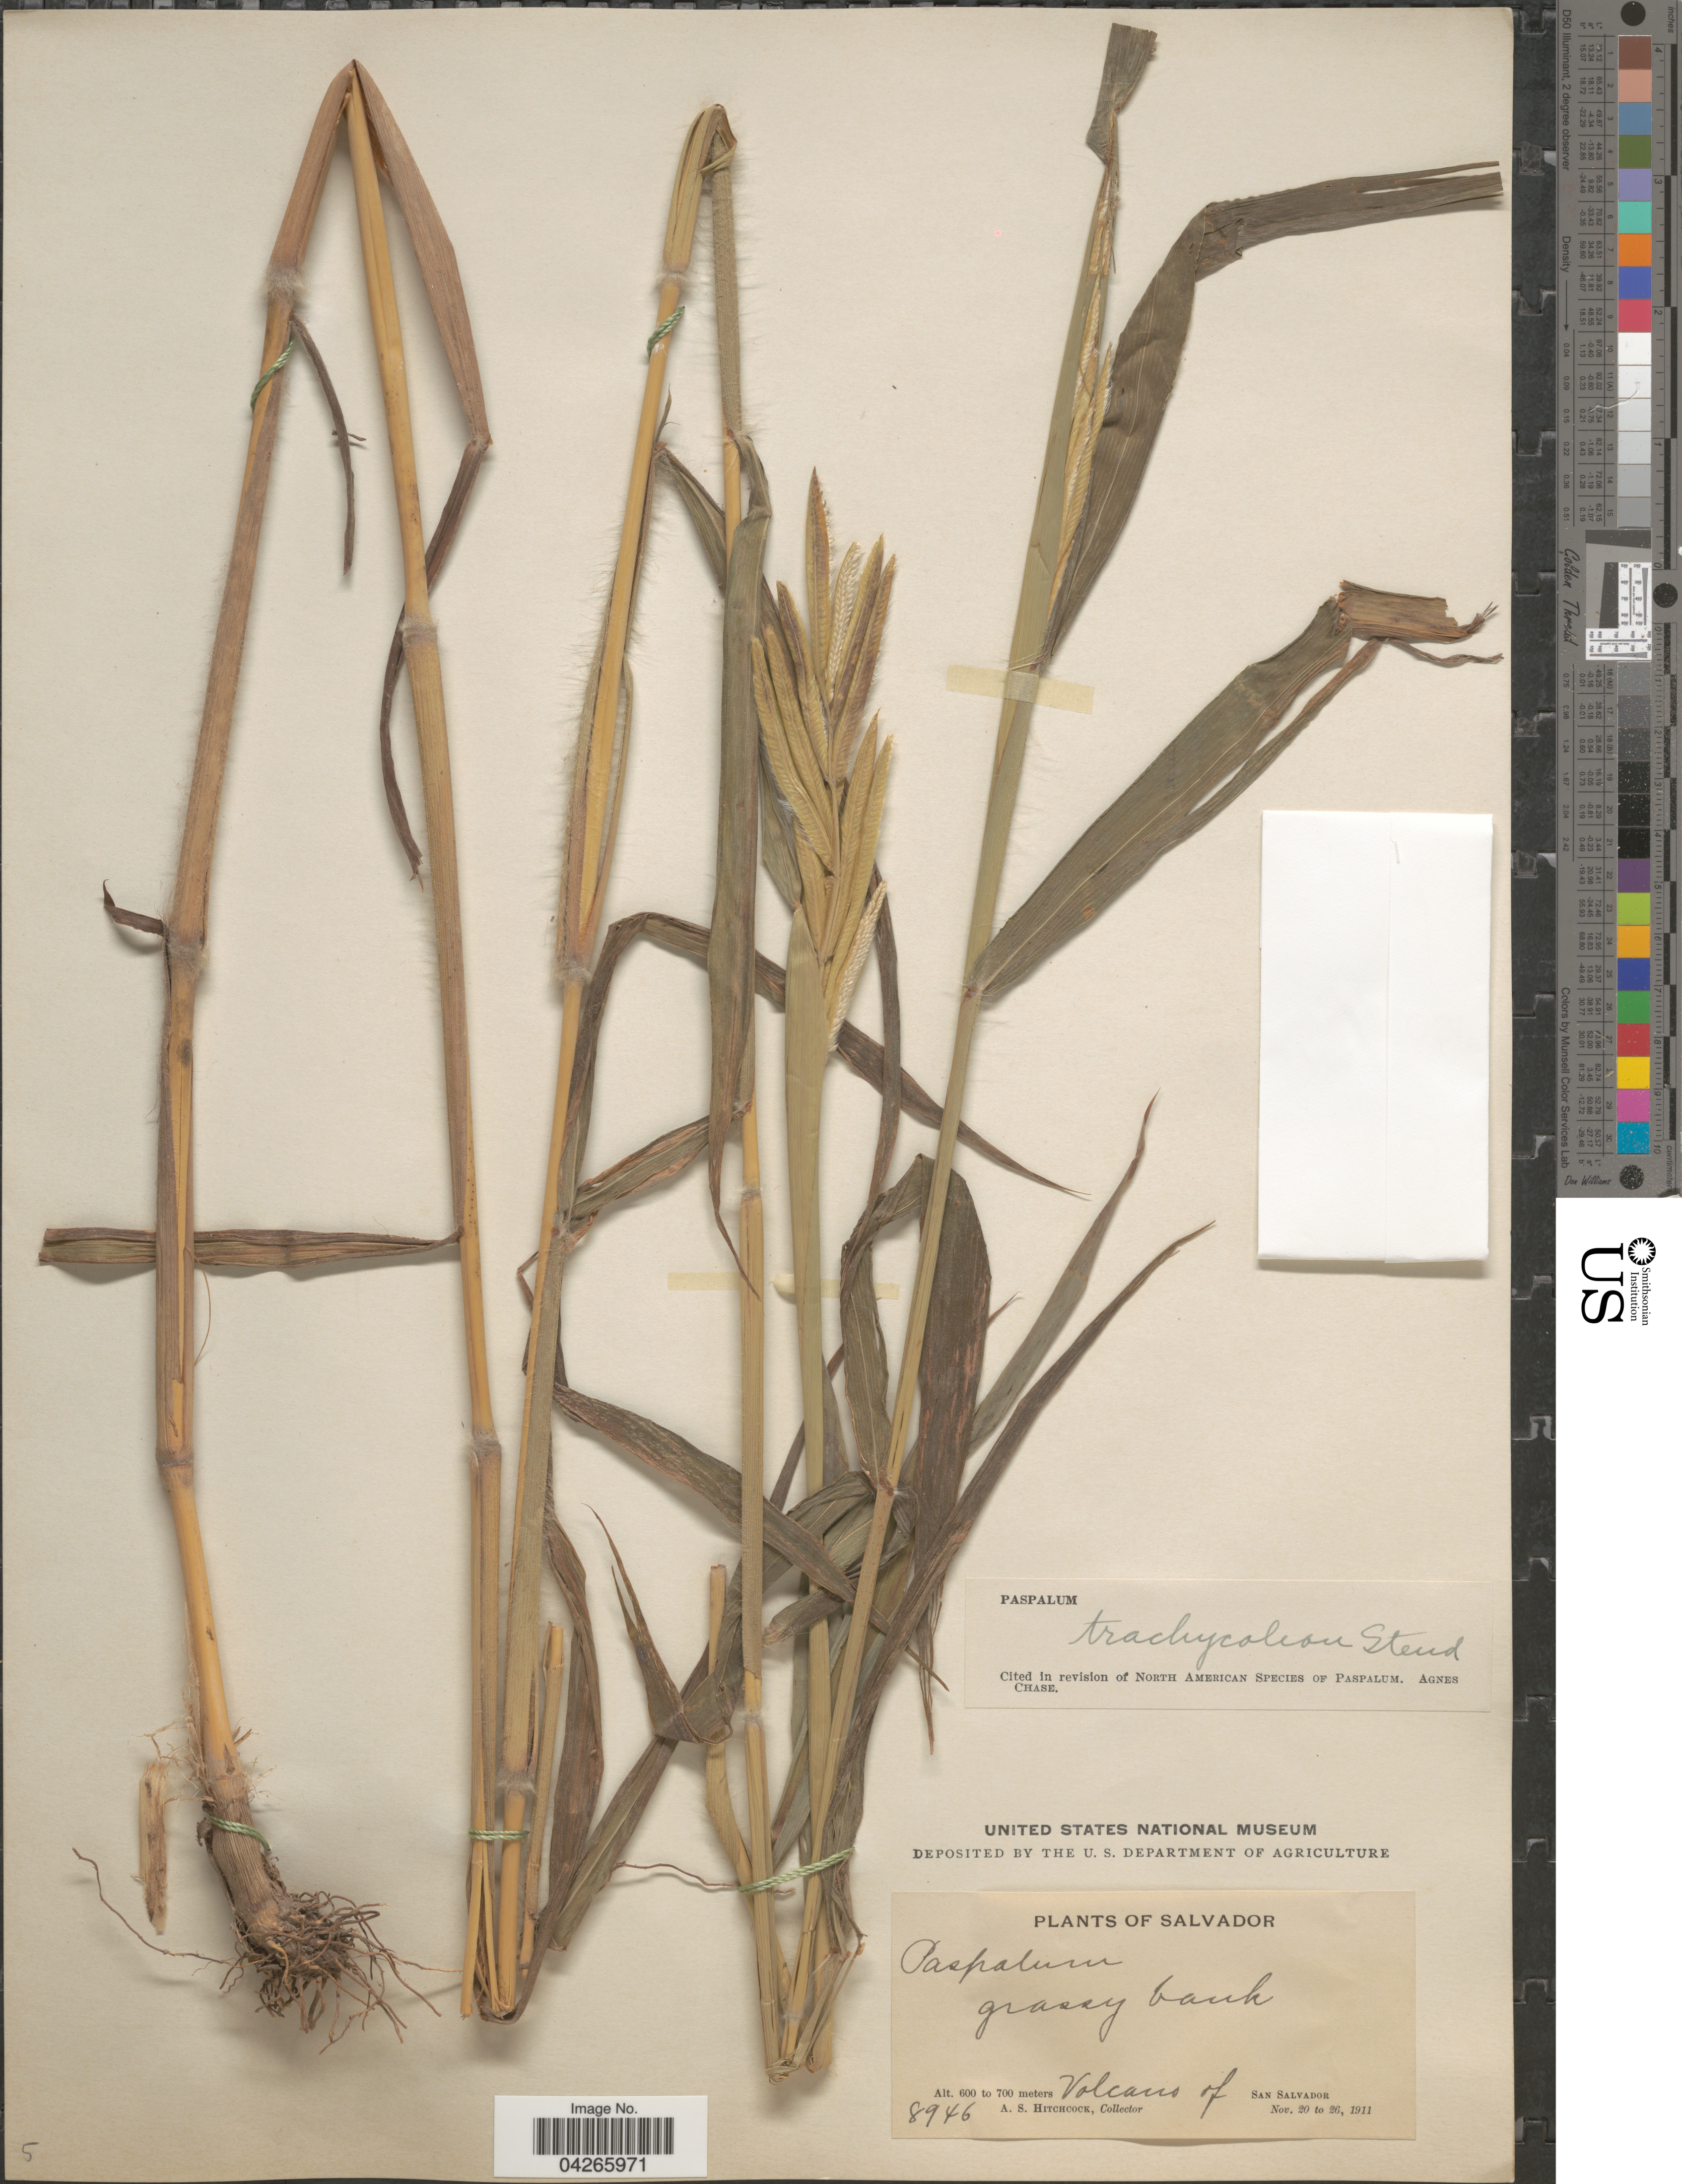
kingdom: Plantae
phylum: Tracheophyta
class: Liliopsida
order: Poales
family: Poaceae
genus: Paspalum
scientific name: Paspalum trachycoleon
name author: Steud.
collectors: A. S. Hitchcock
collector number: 8946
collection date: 1911-11-20/1911-11-26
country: El Salvador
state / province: San Salvador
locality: Volcano of San Salvador.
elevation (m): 600